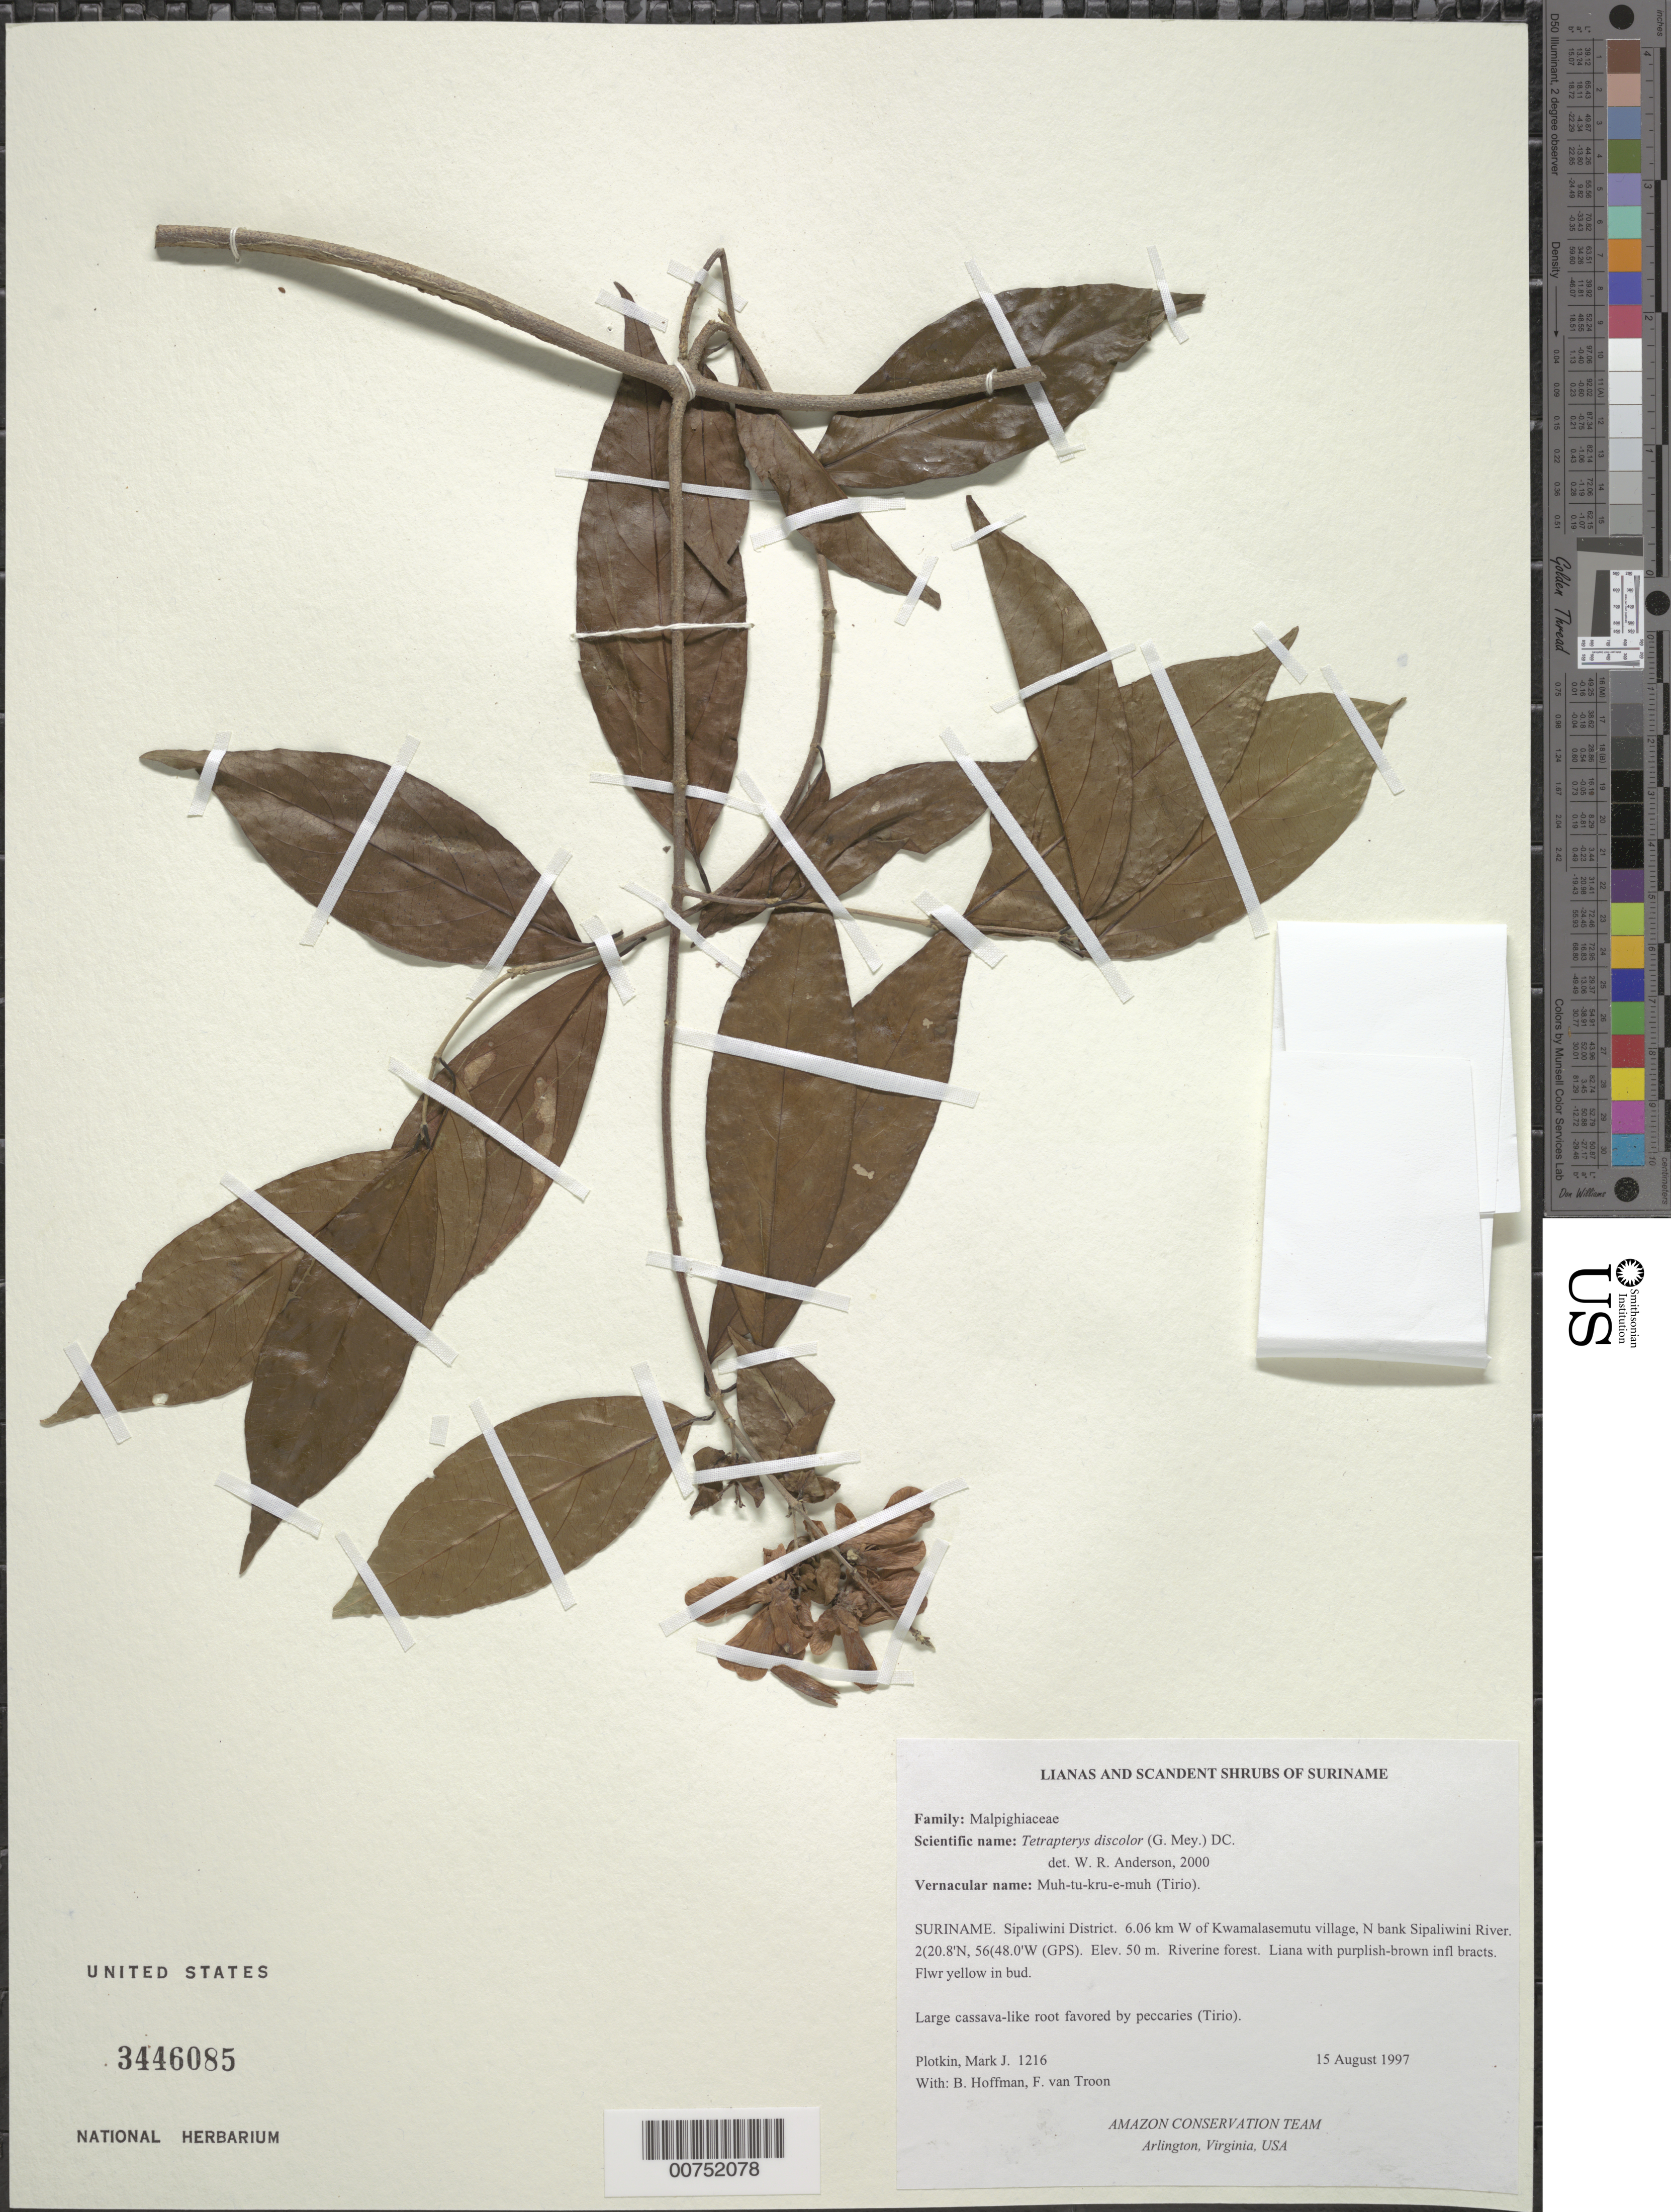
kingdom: Plantae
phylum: Tracheophyta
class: Magnoliopsida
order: Malpighiales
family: Malpighiaceae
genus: Tetrapterys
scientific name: Tetrapterys discolor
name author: (G. Mey.) DC.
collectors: M. Plotkin, B. Hoffman & F. Van Troon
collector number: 1216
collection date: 1997-08-15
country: Suriname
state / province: Sipaliwini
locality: Sipaliwini District. 6.06 km W of Kwamalasemutu village, N bank Sipaliwini River.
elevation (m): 50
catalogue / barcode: US 3446085